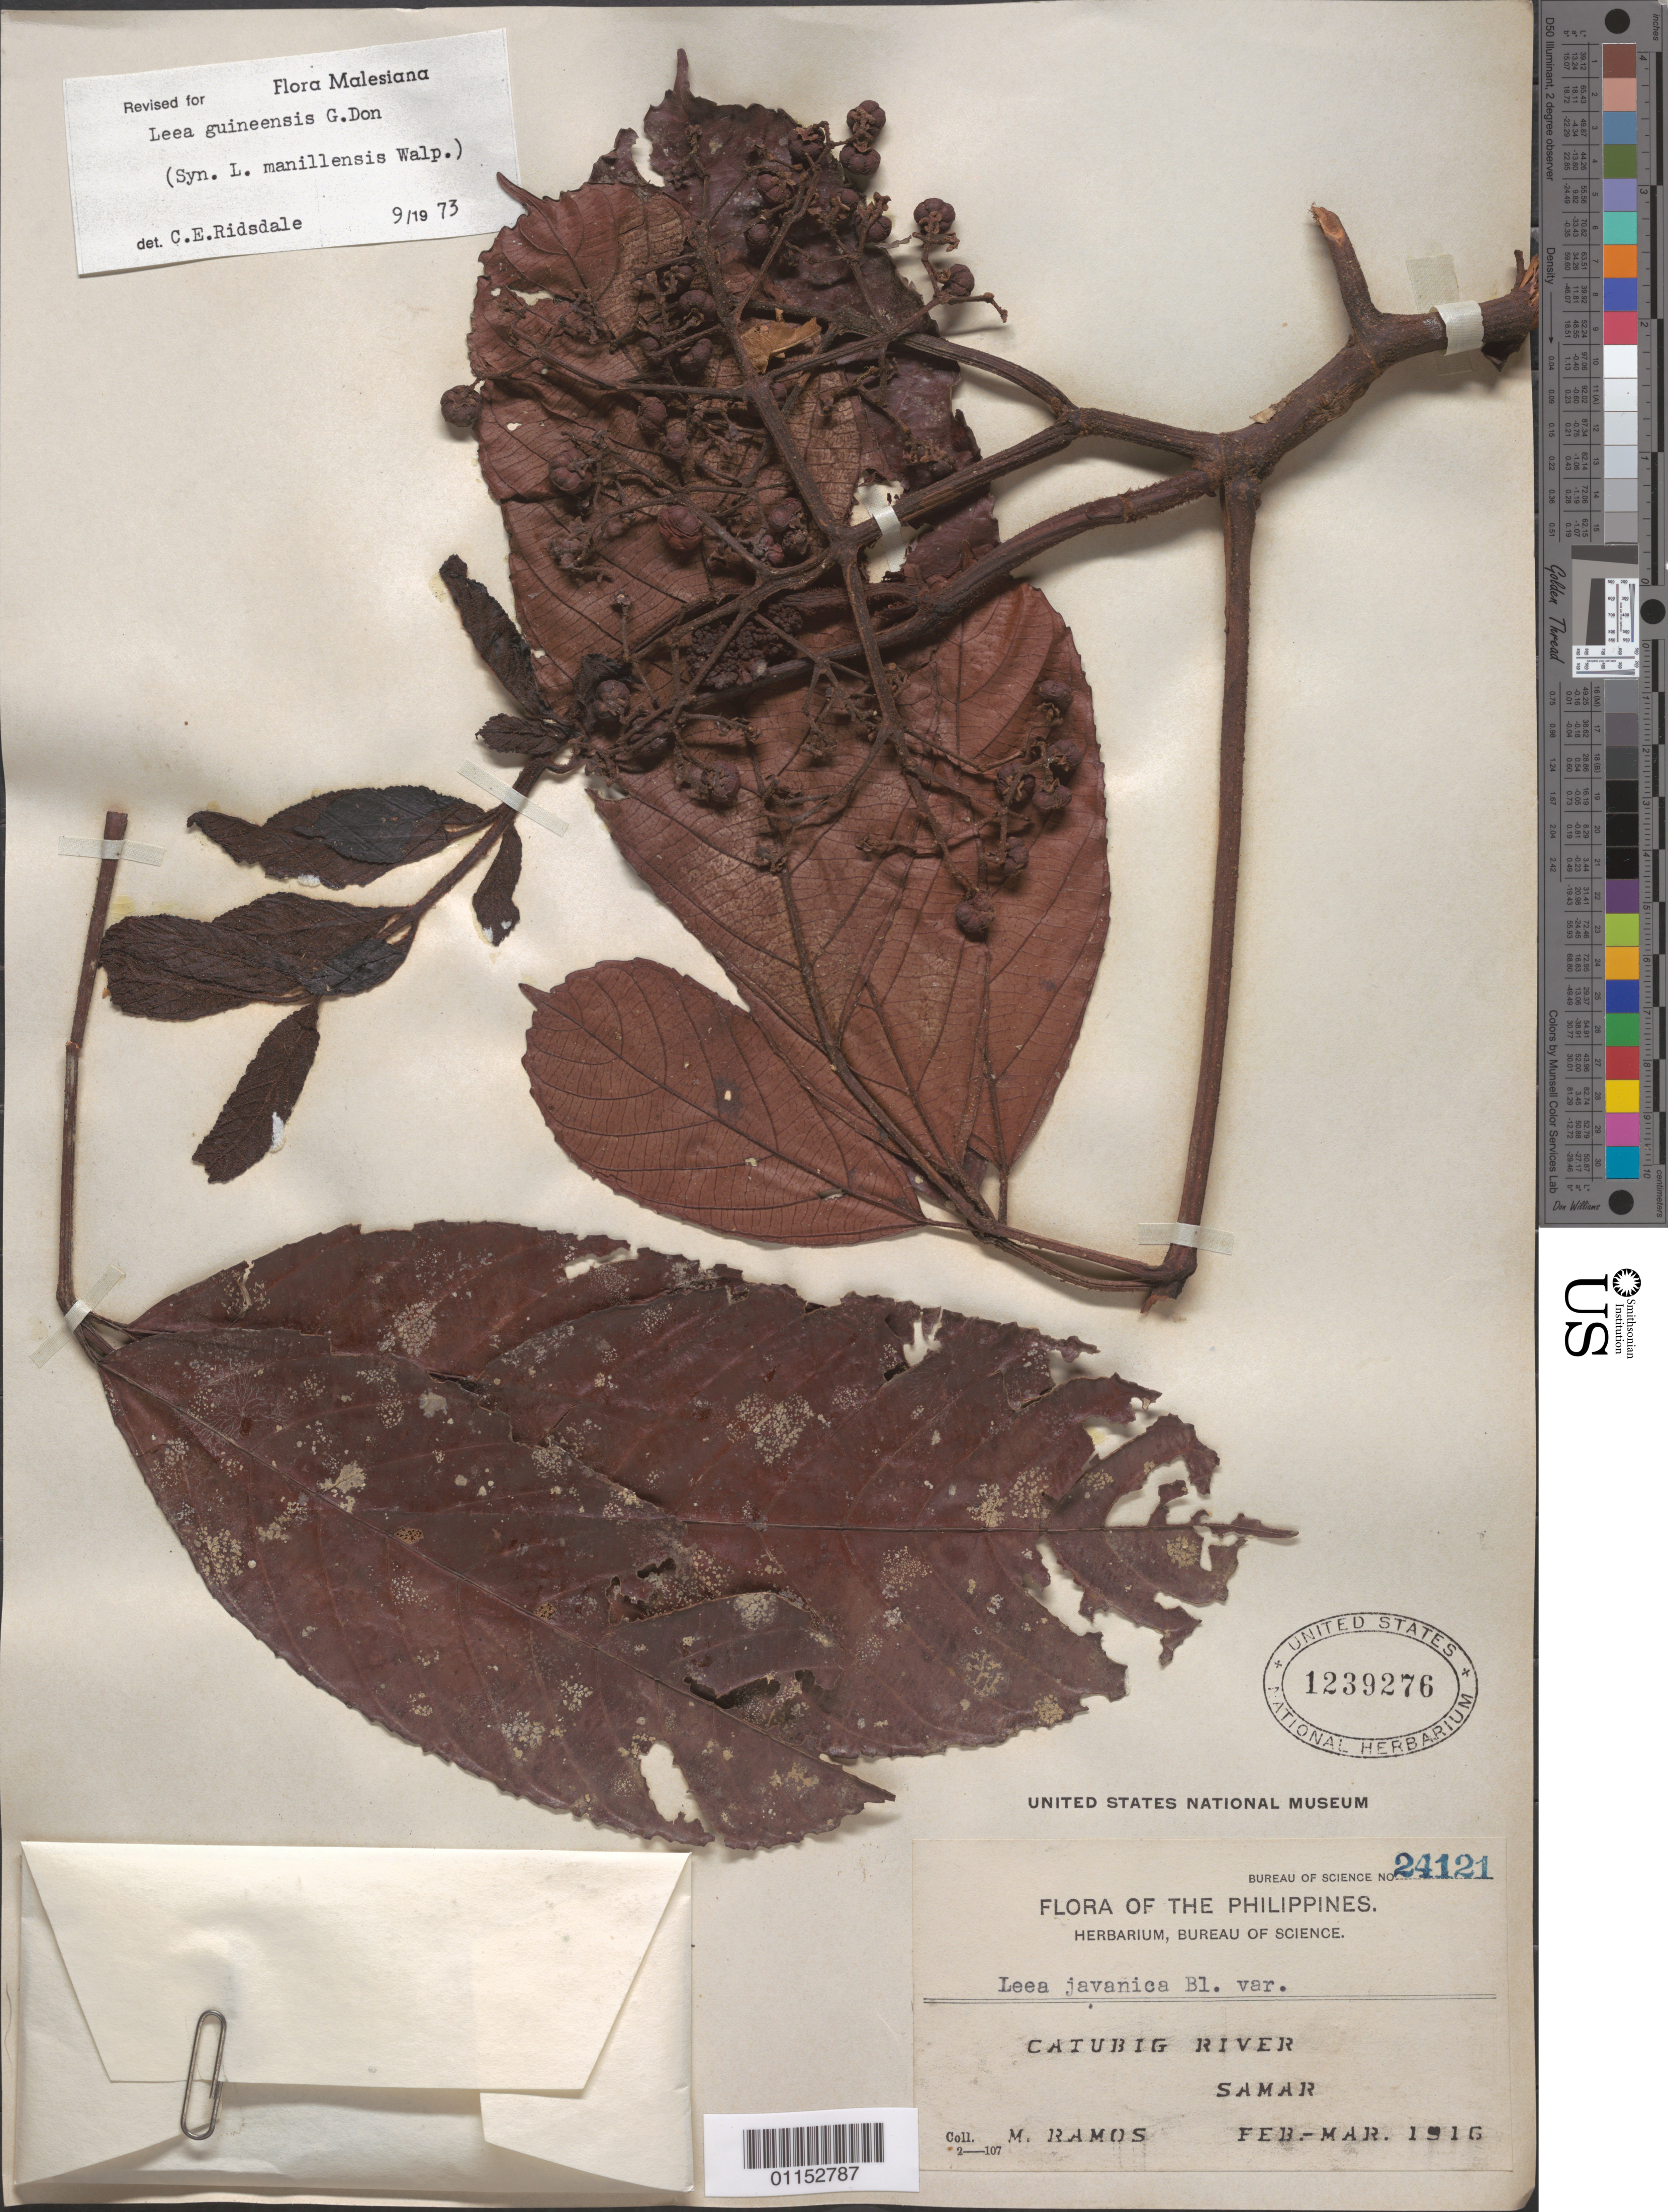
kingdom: Plantae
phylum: Tracheophyta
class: Magnoliopsida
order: Vitales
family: Vitaceae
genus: Leea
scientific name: Leea guineensis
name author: G. Don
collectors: M. Ramos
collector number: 24121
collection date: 1916-02/1916-03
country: Philippines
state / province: Eastern Visayas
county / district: Northern Samar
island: Samar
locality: Catubig River.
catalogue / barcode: US 1239276